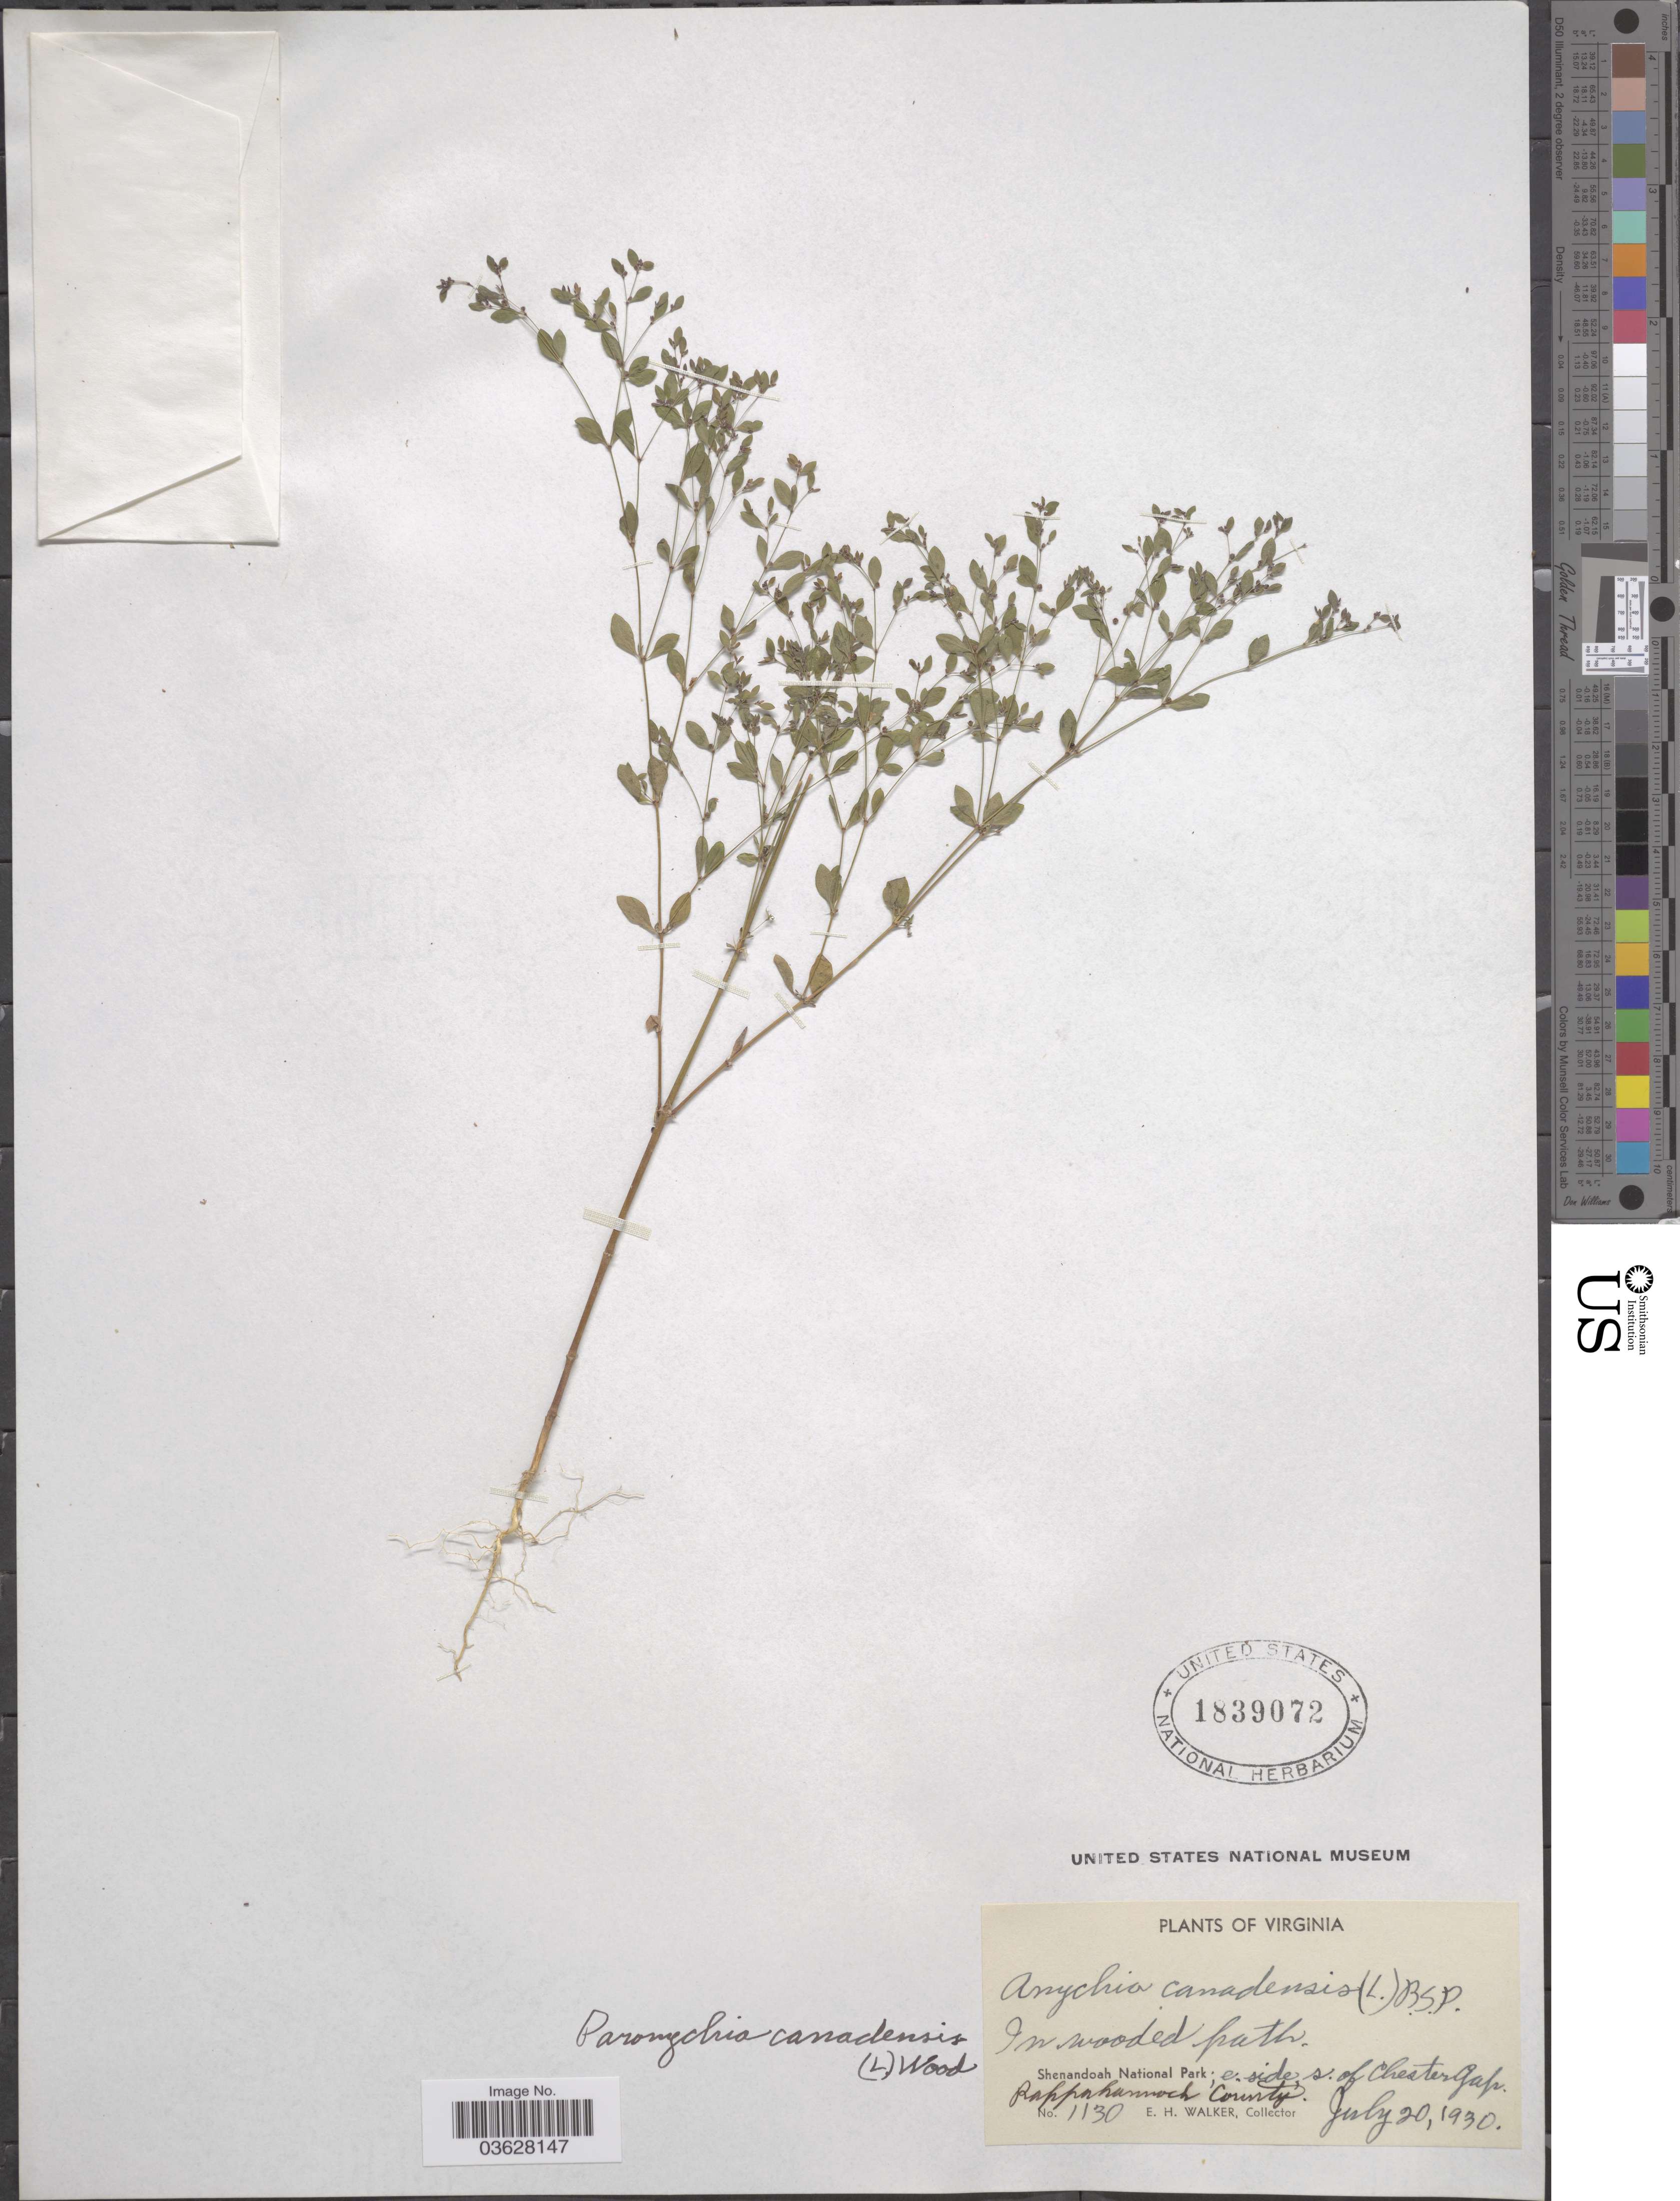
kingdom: Plantae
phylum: Tracheophyta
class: Magnoliopsida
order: Caryophyllales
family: Caryophyllaceae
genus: Paronychia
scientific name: Paronychia sp.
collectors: E. H. Walker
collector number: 1130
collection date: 1930-07-20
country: United States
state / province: Virginia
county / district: Rappahannock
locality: In wooded path. Shenandoah National Park; e. side s. of Chester Gap. Rappahannock County.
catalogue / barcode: US 1839072